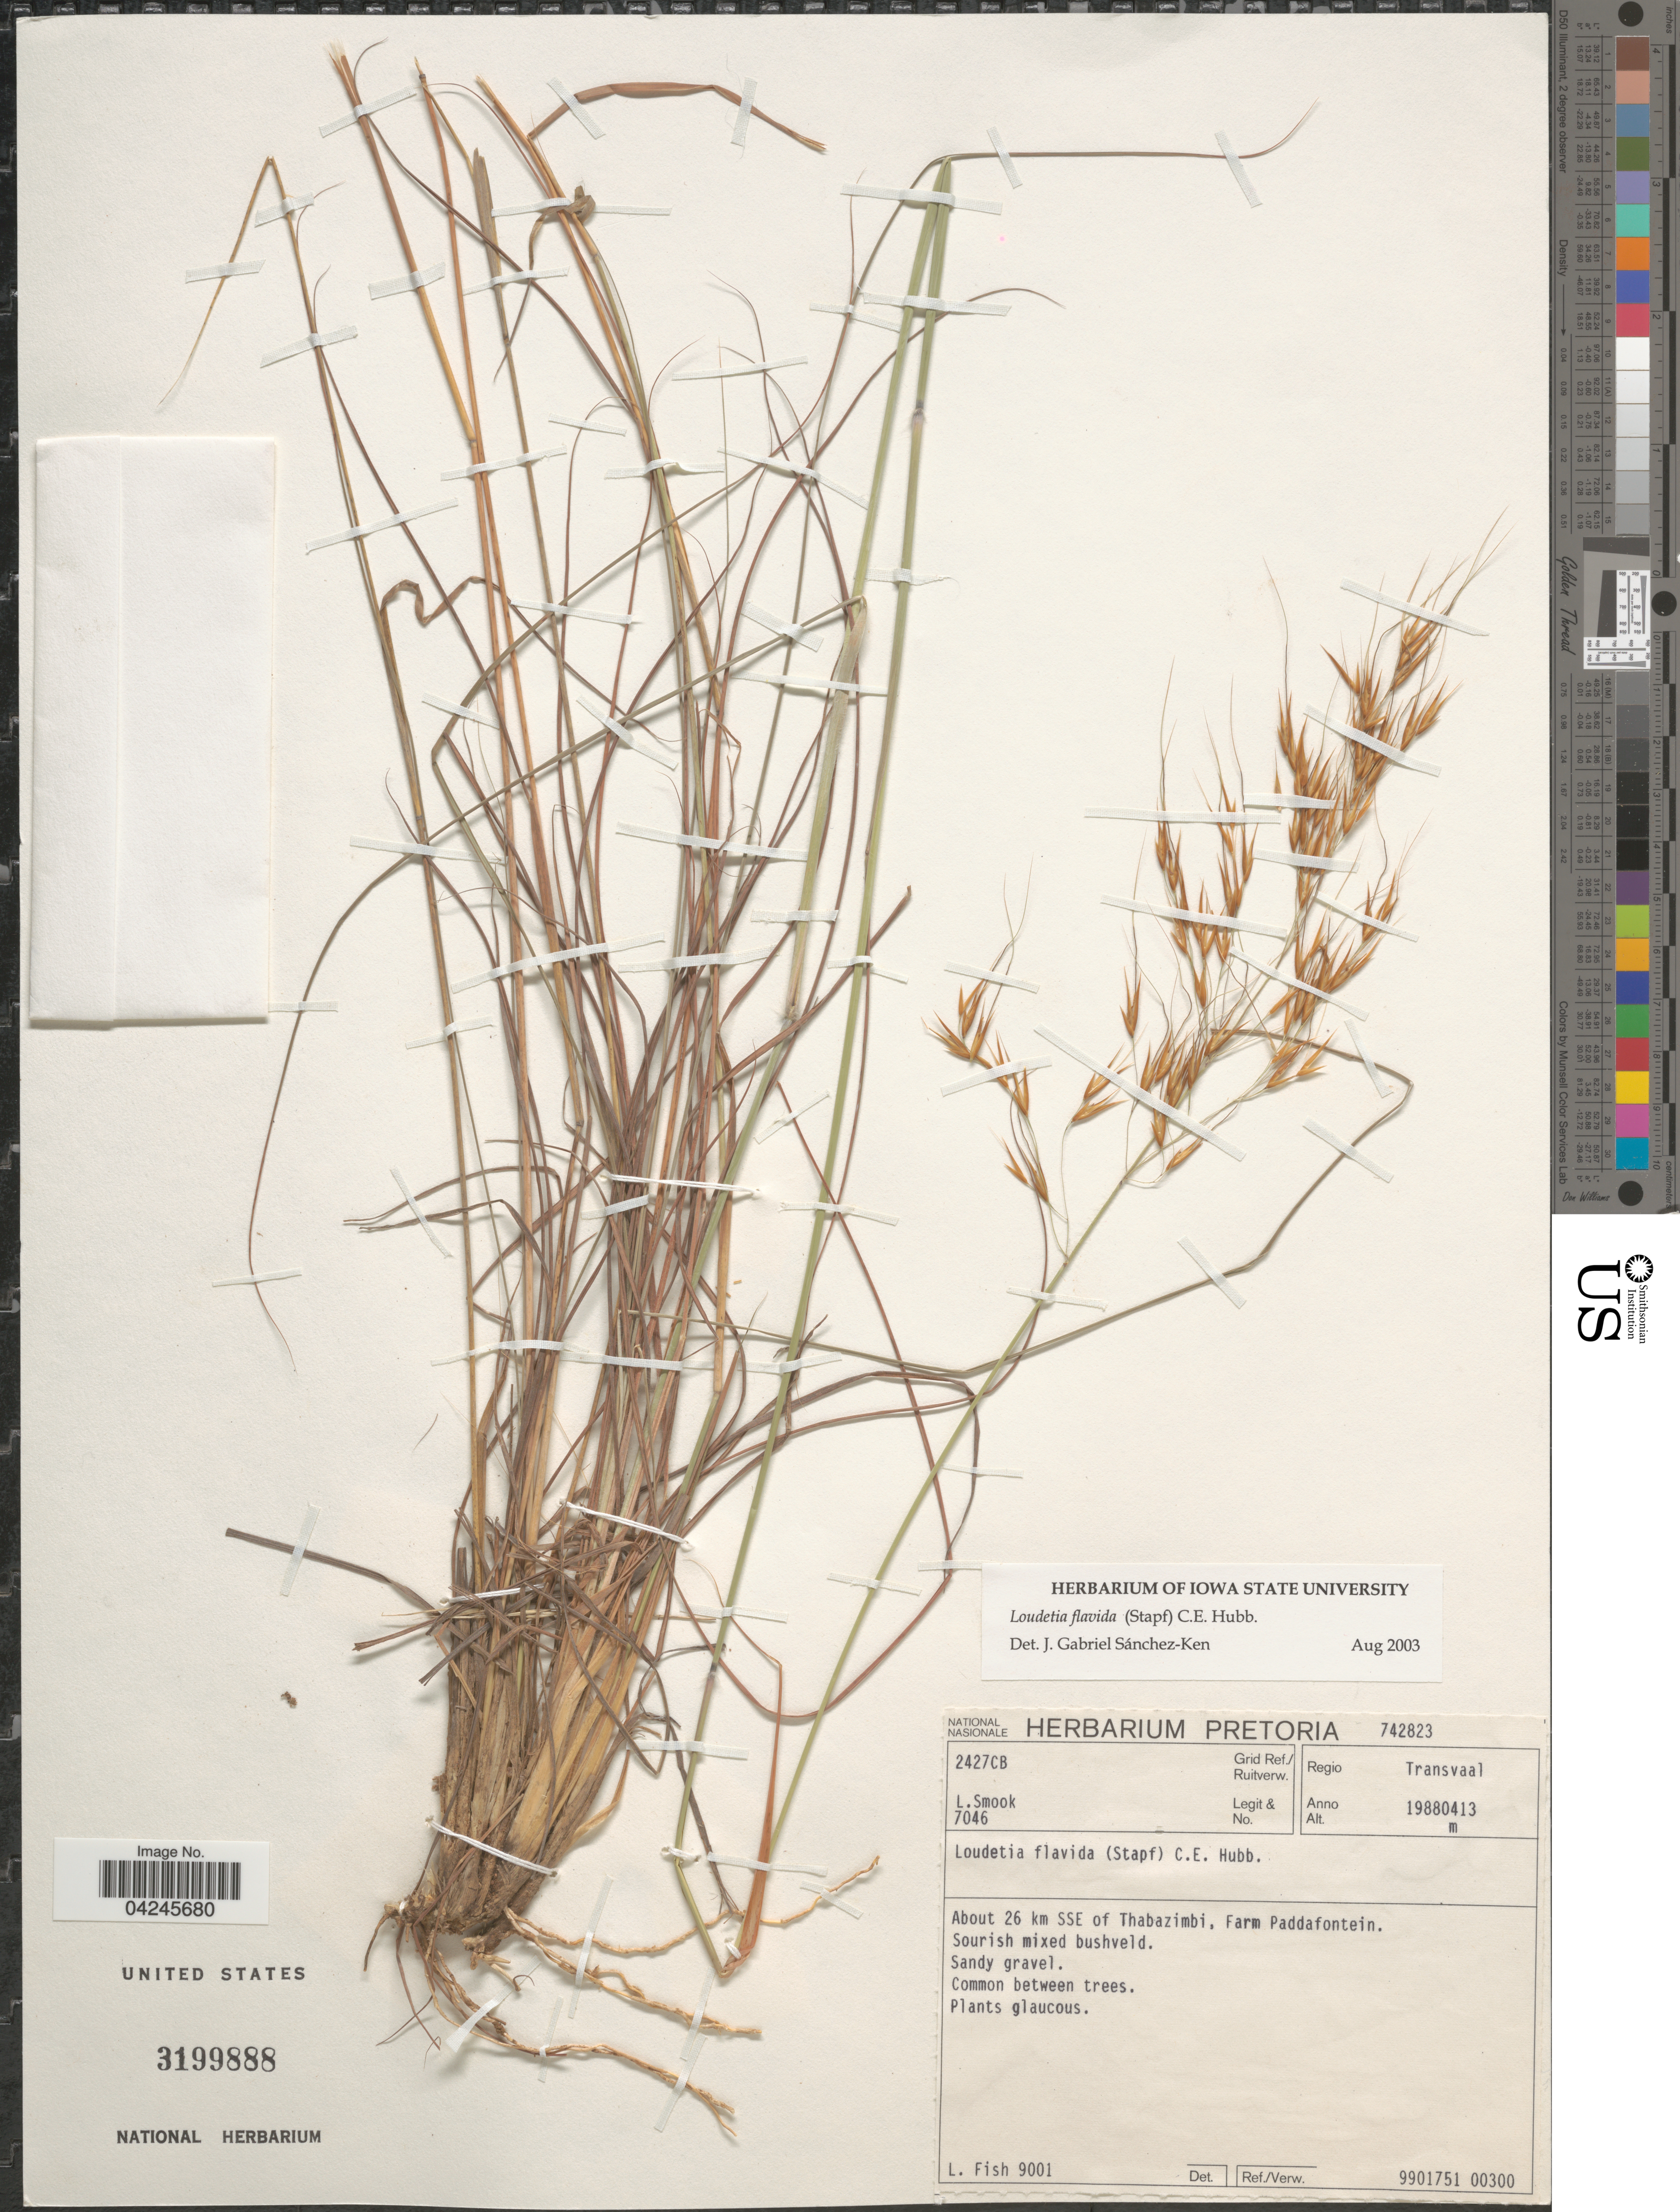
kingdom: Plantae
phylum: Tracheophyta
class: Liliopsida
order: Poales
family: Poaceae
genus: Loudetia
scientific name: Loudetia flavida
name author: (Stapf) C.E. Hubb.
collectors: L. Smook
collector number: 7046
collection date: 1988-04-13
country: South Africa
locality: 2427 CB Grid Ref./ Ruitverw. Regio Transvaal. About 26 km SSE of Thabazimbi, Farm Paddafontein.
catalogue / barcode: US 3199888